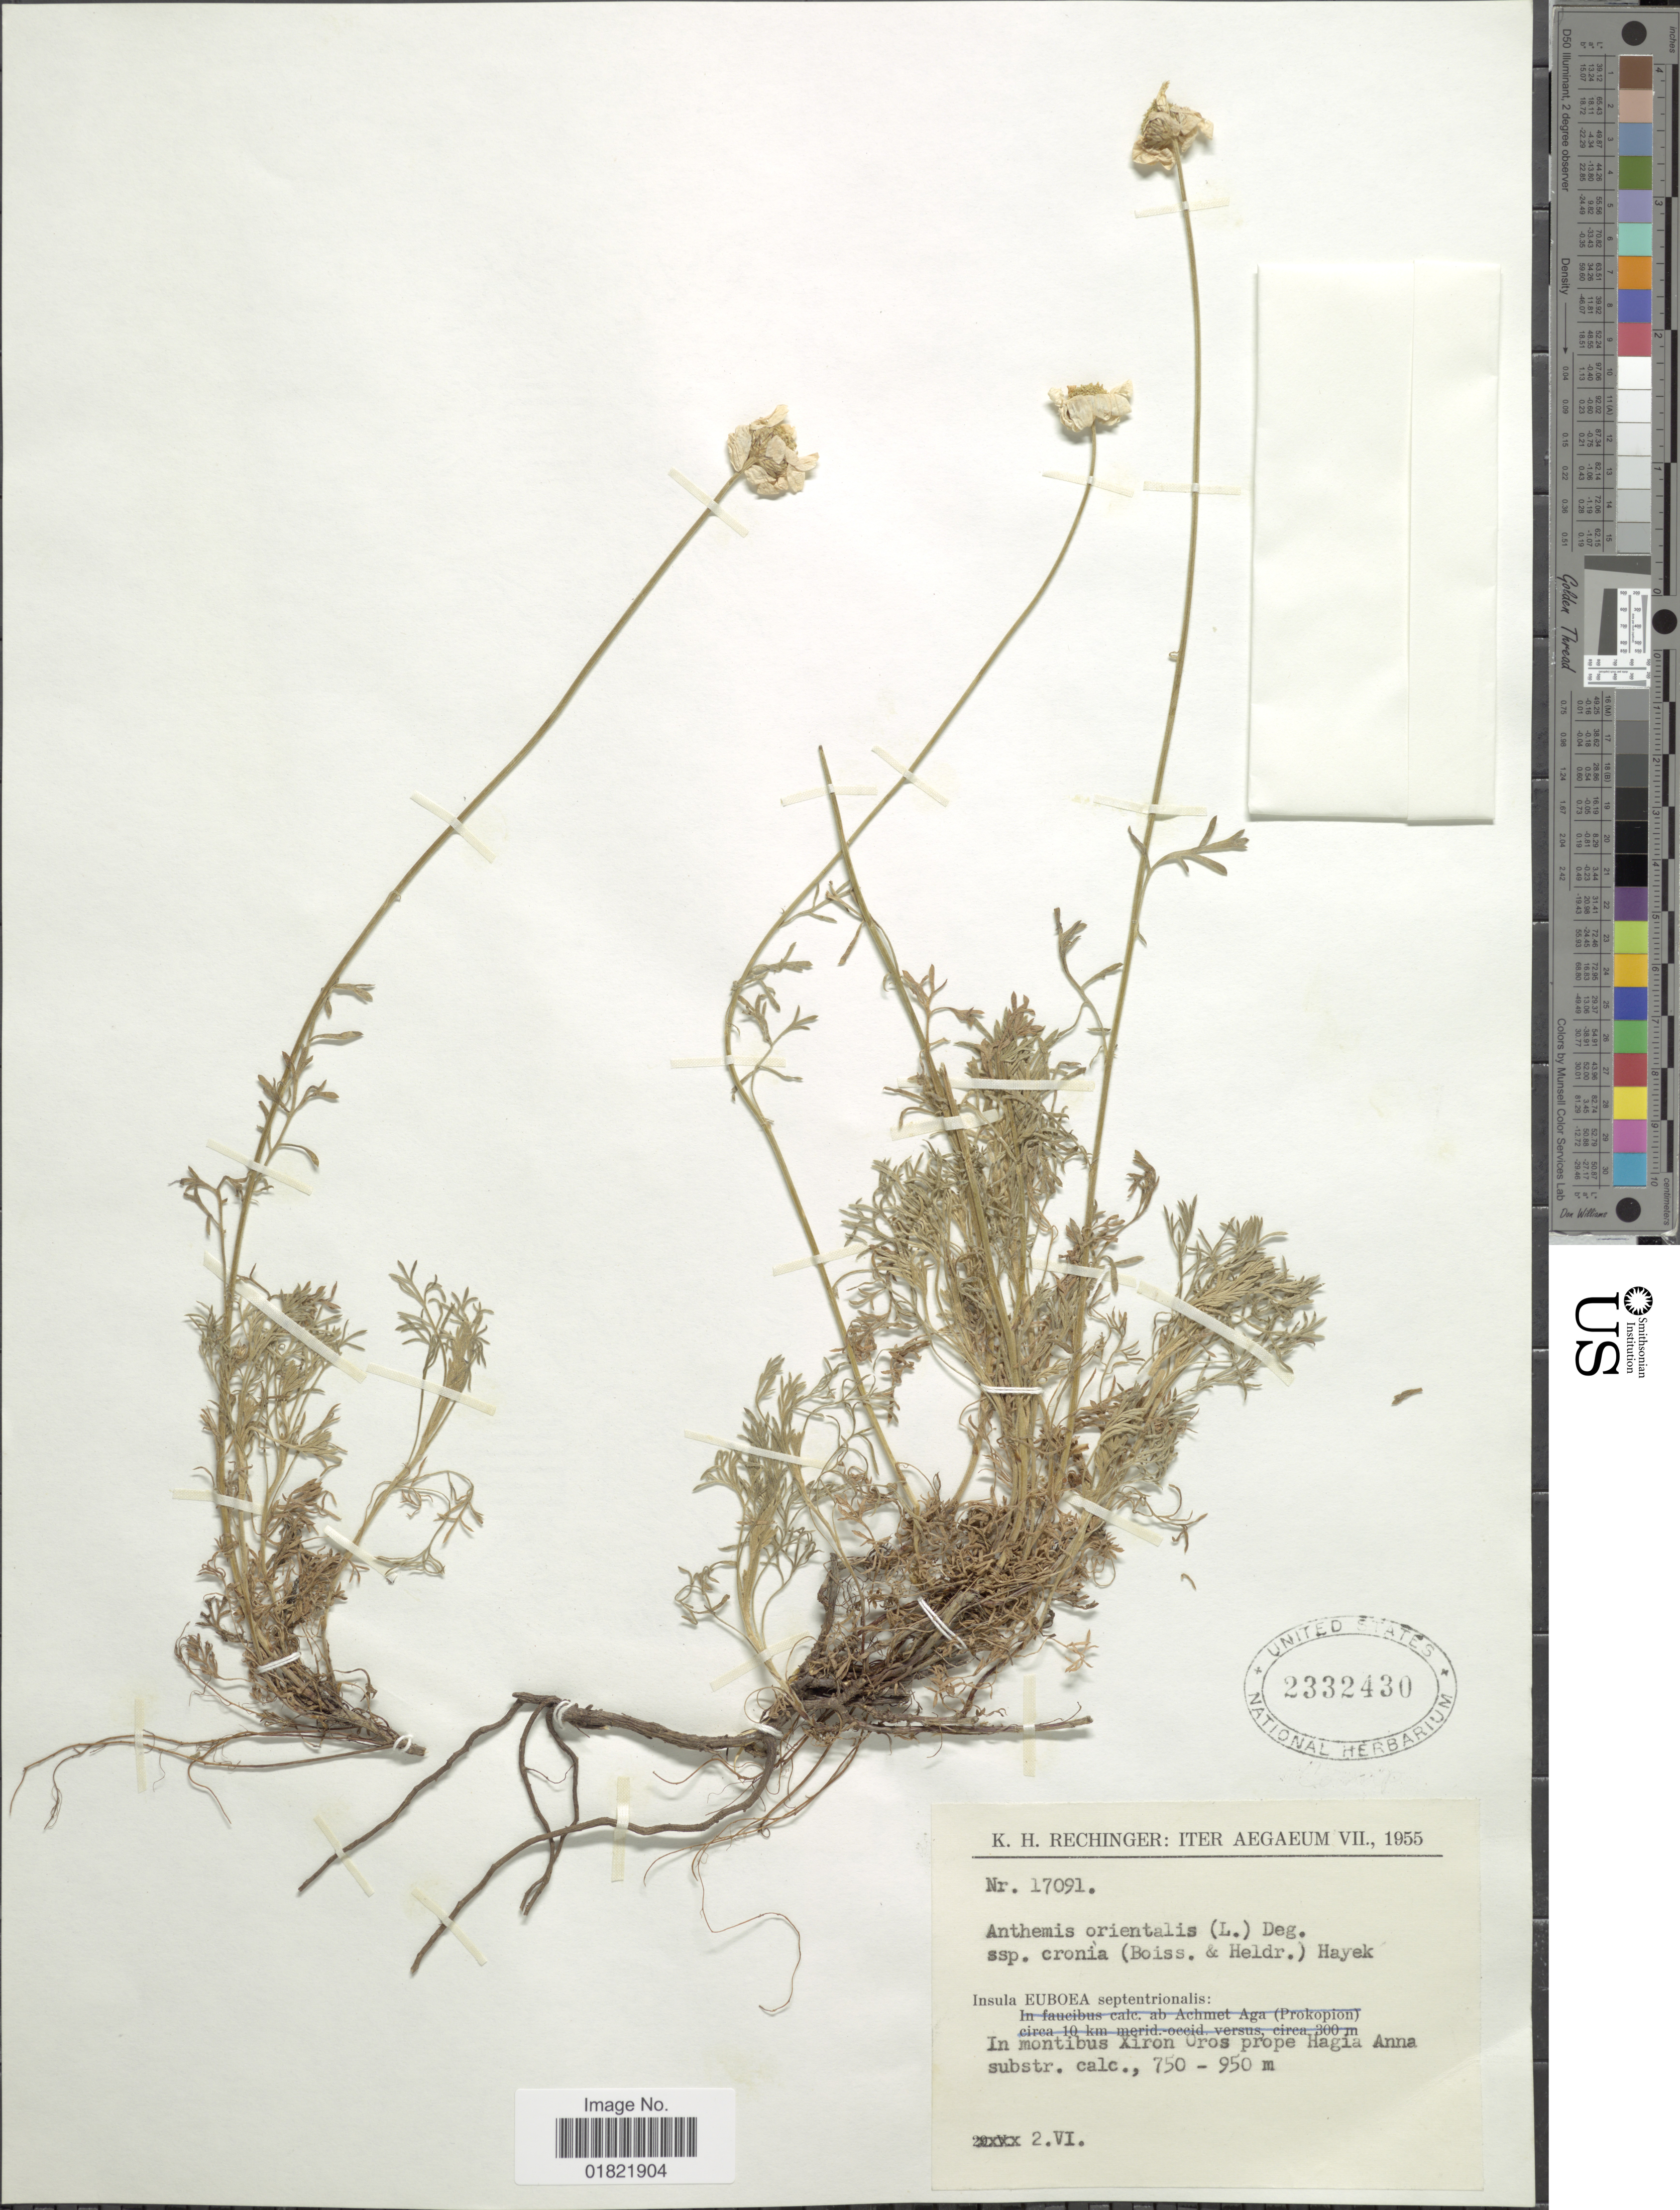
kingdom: Plantae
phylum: Tracheophyta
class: Magnoliopsida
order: Asterales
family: Asteraceae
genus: Anthemis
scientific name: Anthemis orientalis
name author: (L.) Degen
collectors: K. H. Rechinger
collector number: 17091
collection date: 1955-06-02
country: Greece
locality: Insula Euboea septentrionalis: in montibus Xiron Oros prope Hagia Anna substr. calc.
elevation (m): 750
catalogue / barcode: US 2332430